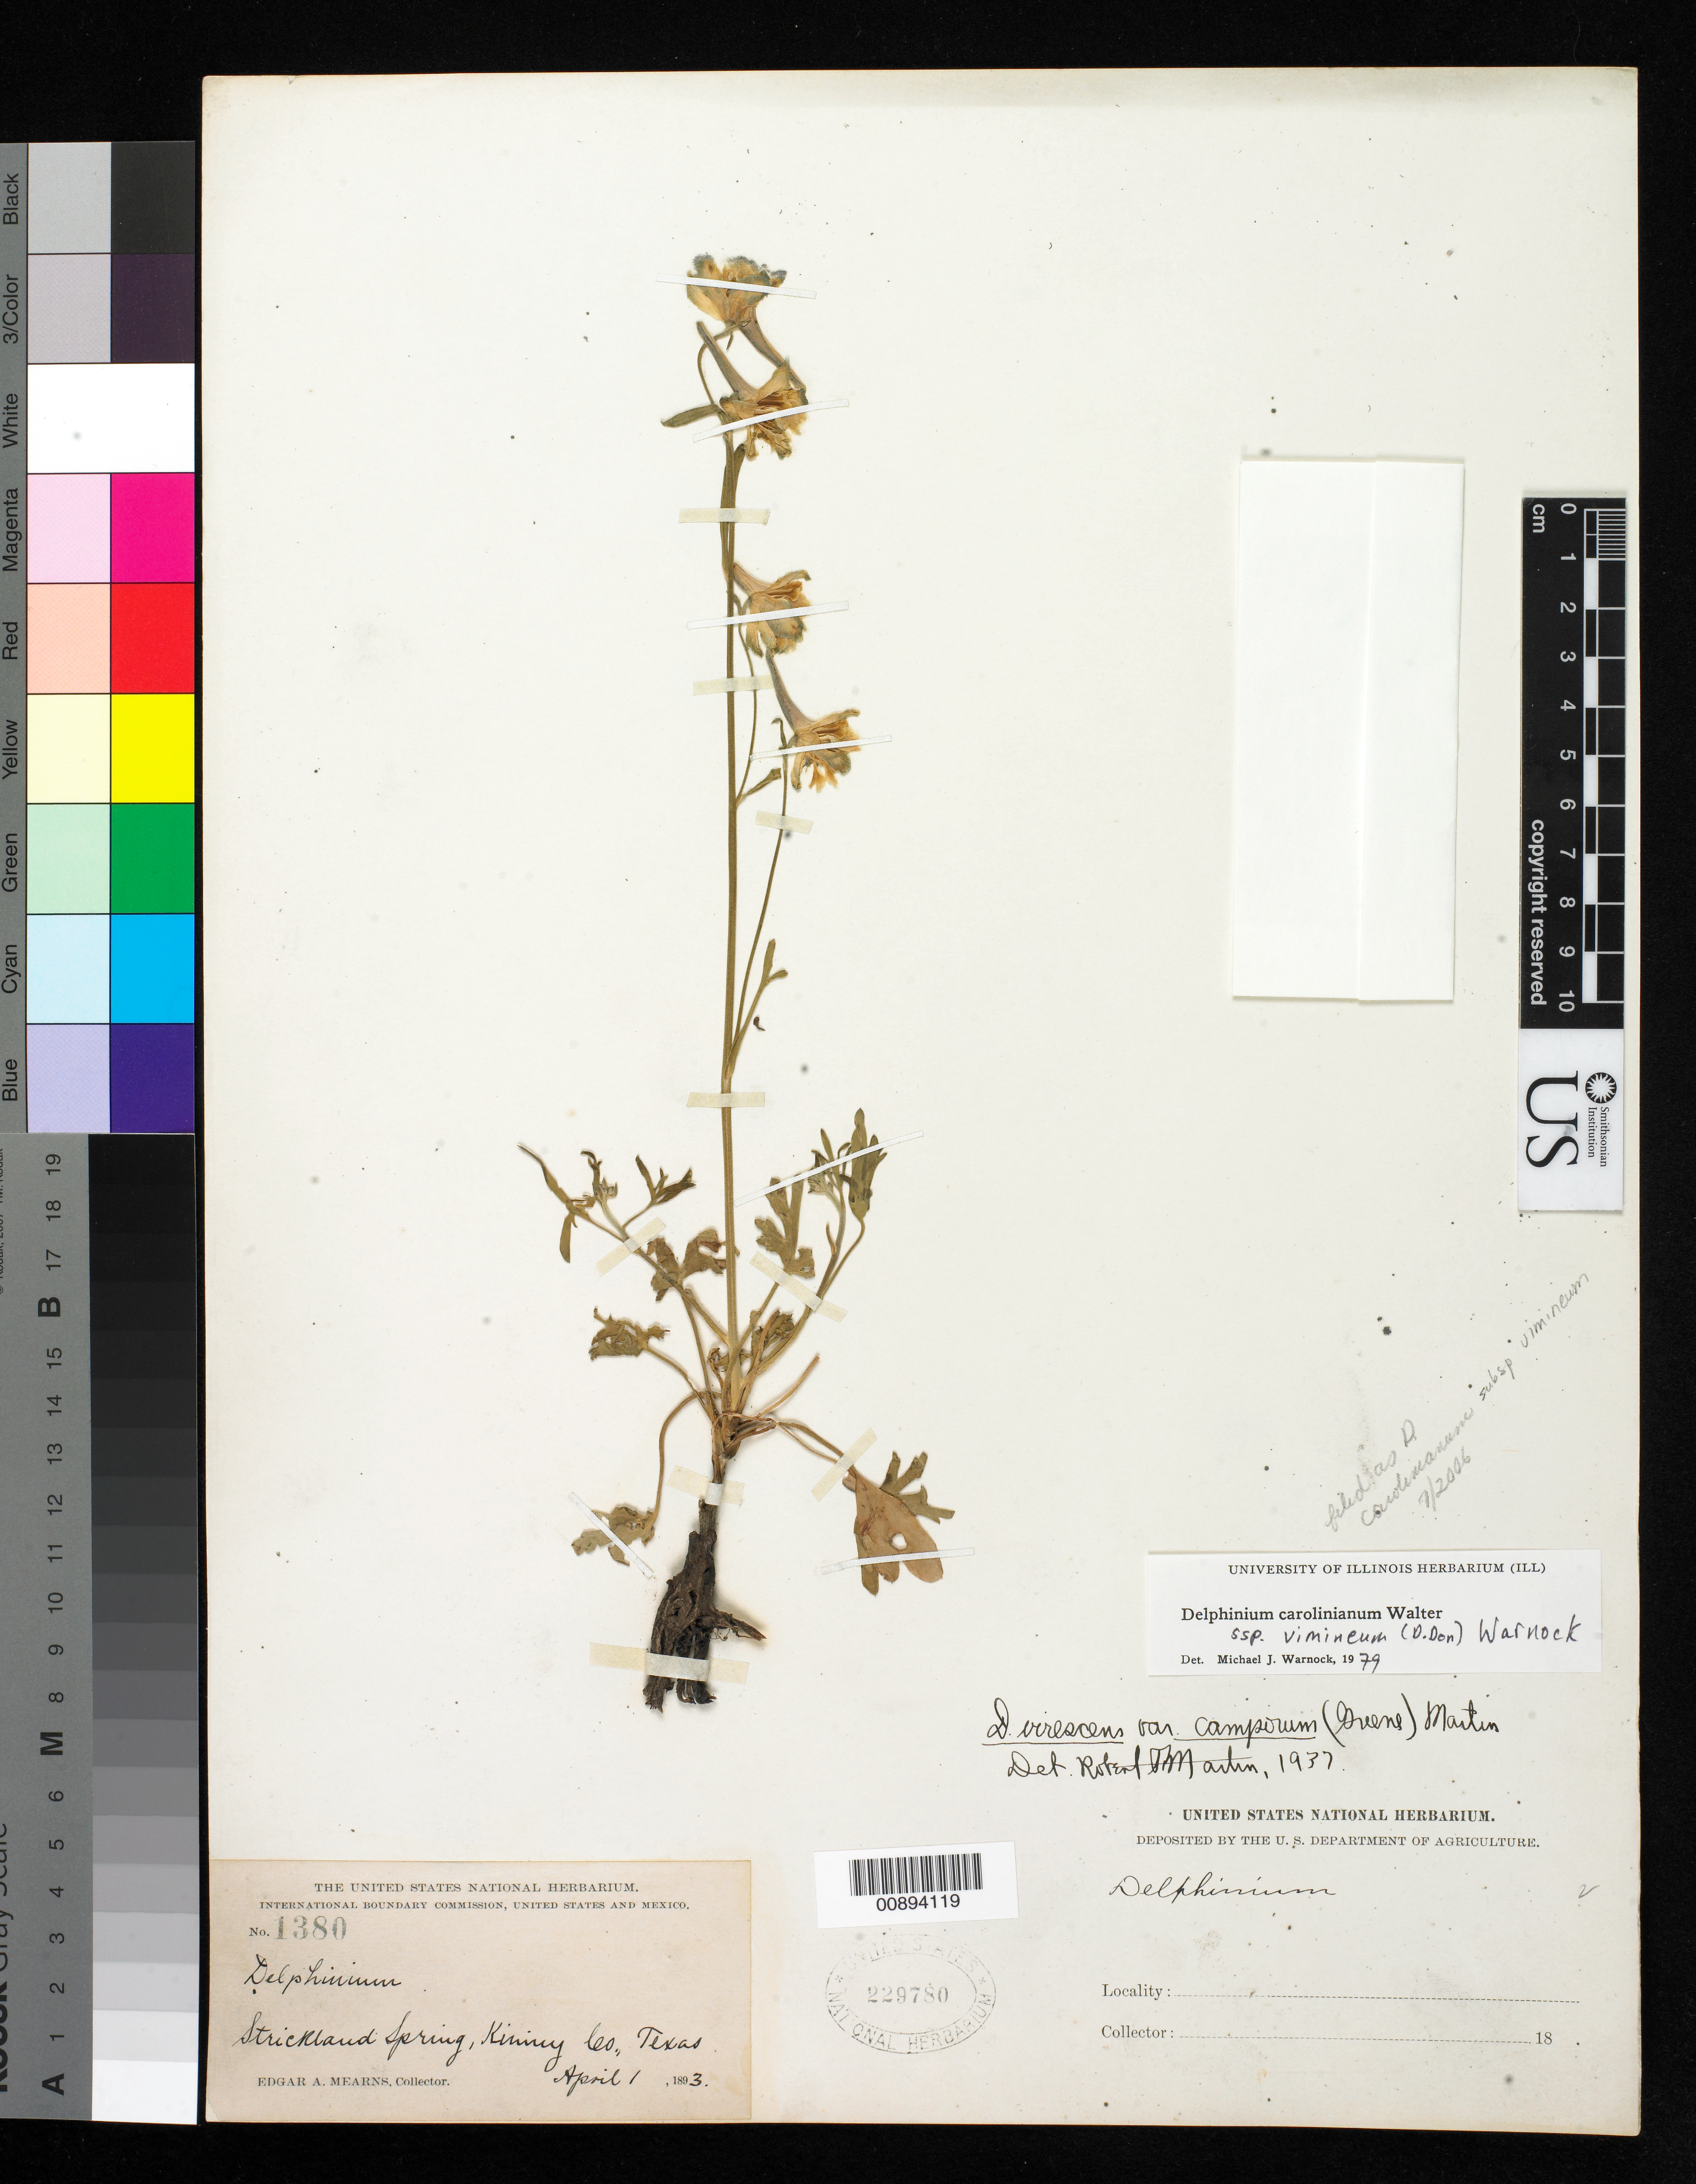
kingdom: Plantae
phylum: Tracheophyta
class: Magnoliopsida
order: Ranunculales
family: Ranunculaceae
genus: Delphinium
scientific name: Delphinium carolinianum subsp. vimineum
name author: Walter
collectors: E. A. Mearns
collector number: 1380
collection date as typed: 01 Apr 1893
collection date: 1893-04-01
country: United States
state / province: Texas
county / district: Kinney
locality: Strickland Spring, Kinney County, Texas.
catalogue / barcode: US 229780